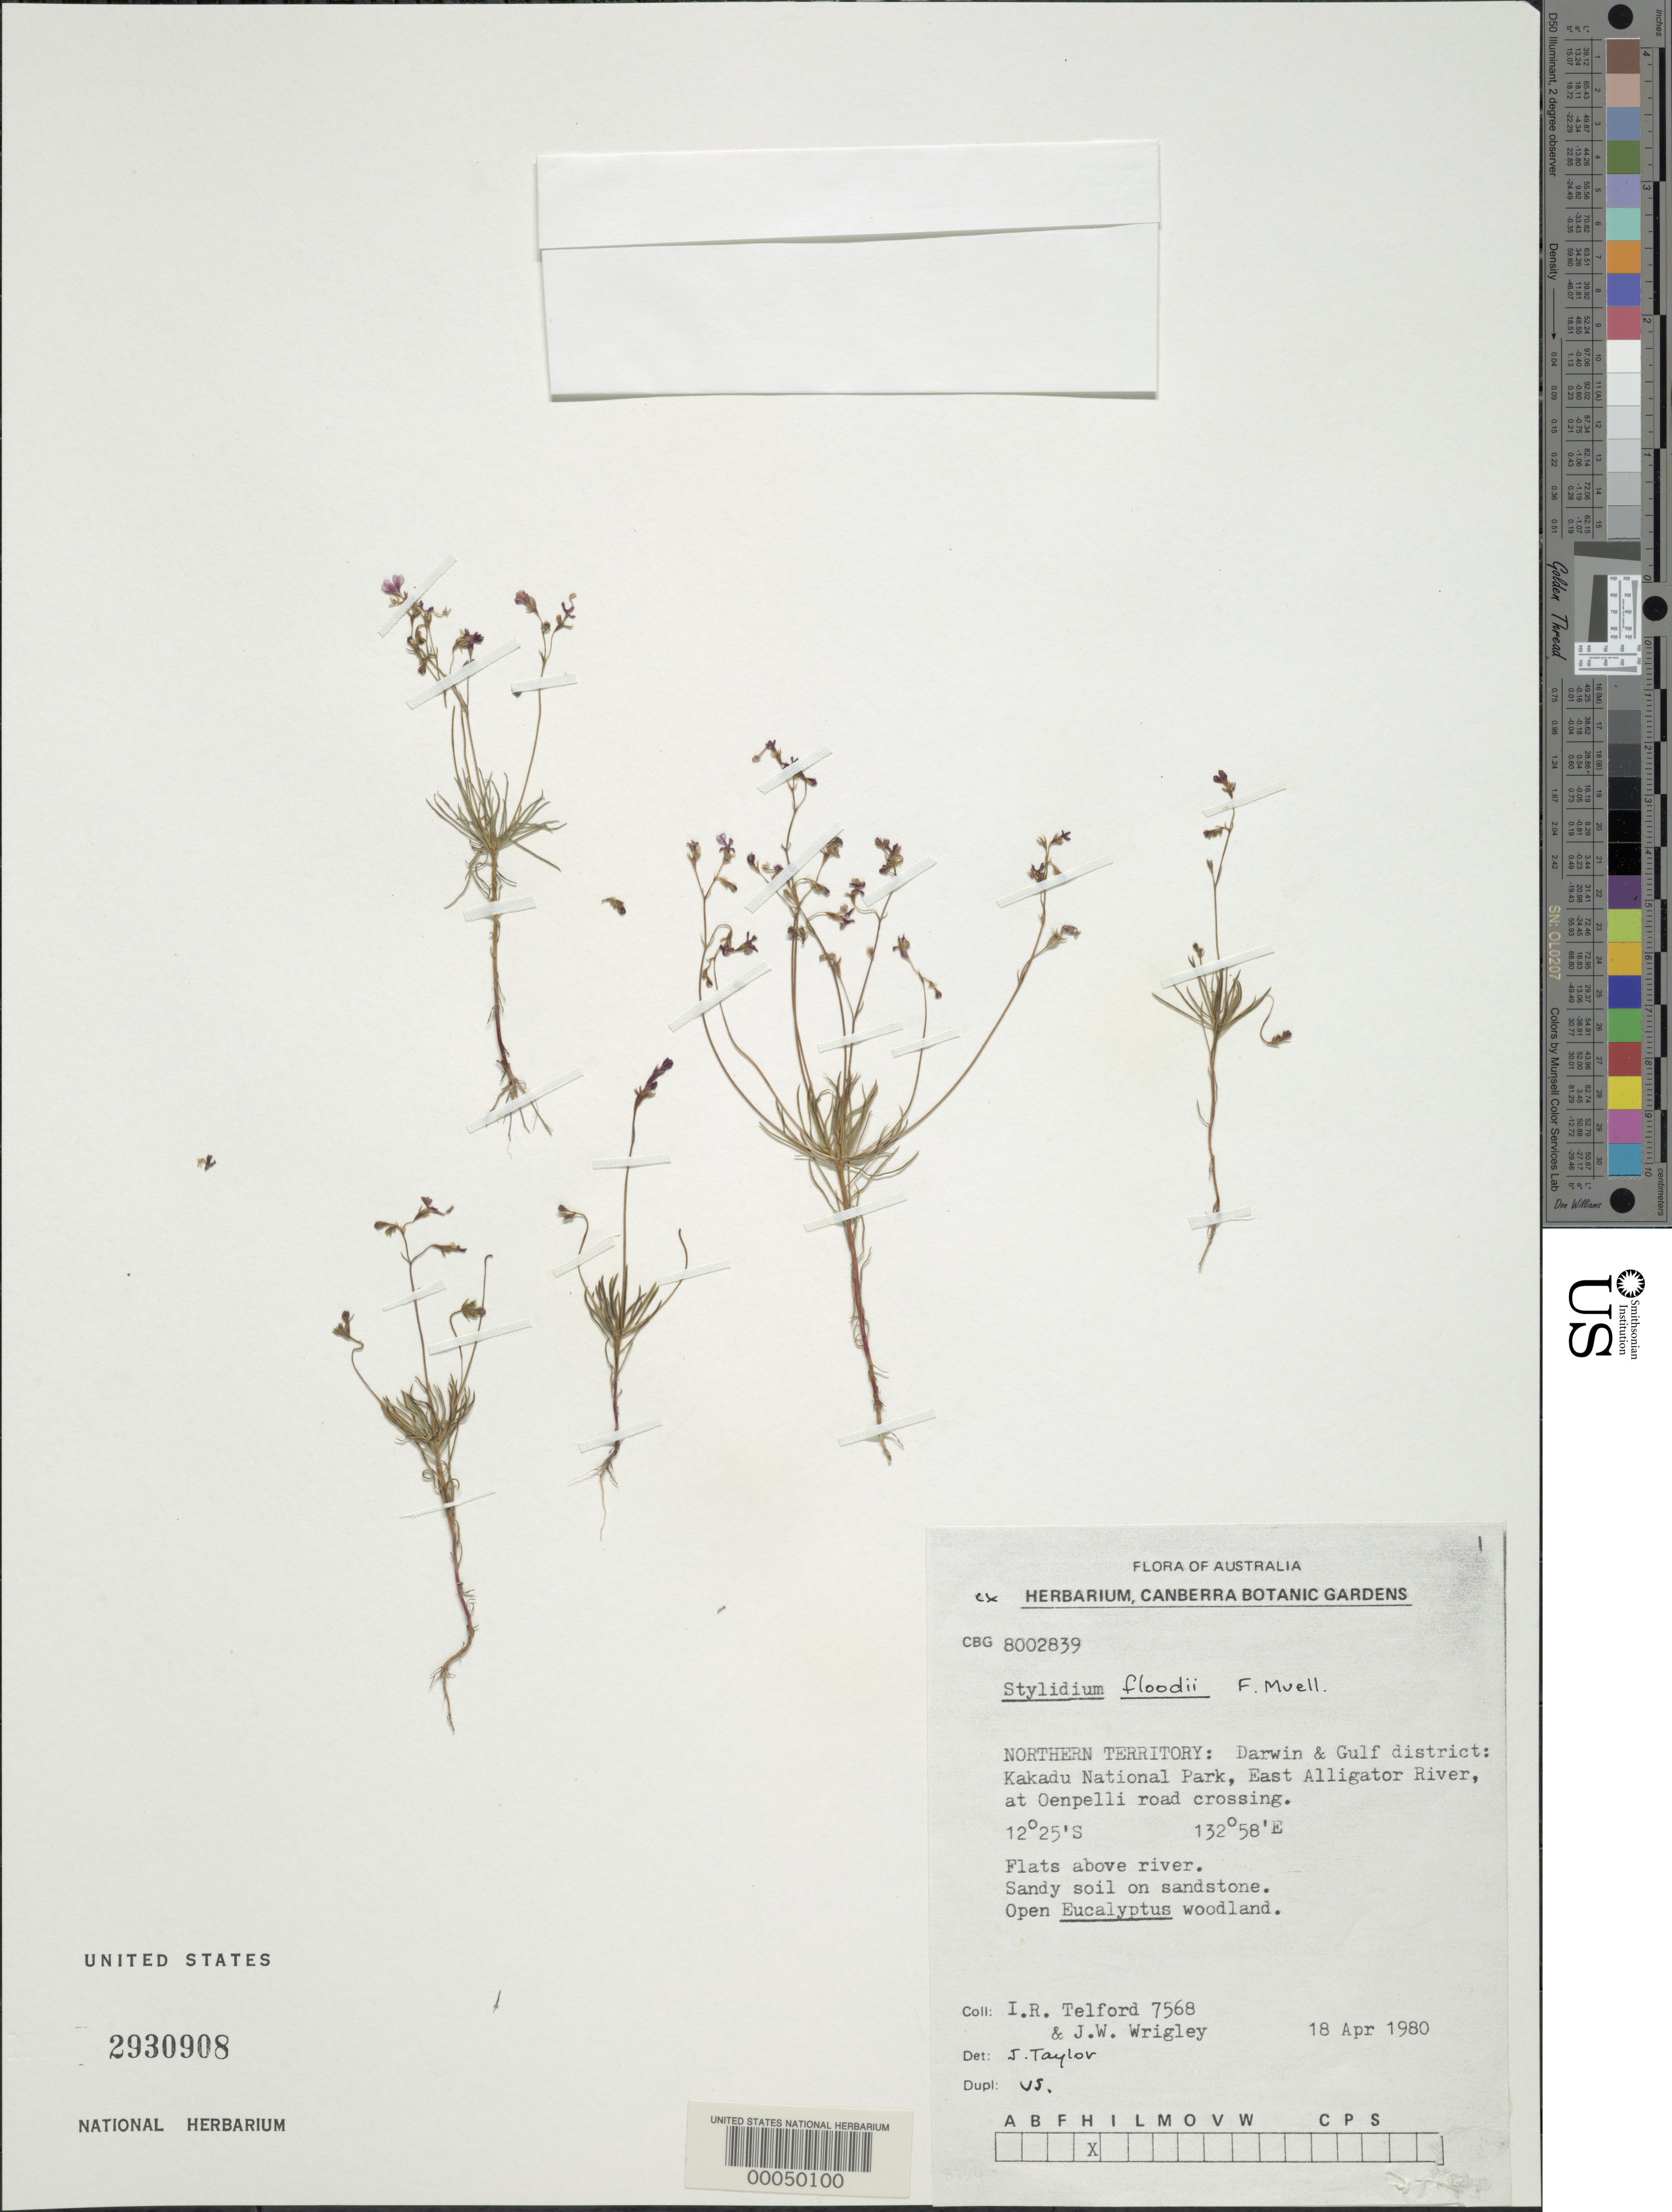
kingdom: Plantae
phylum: Tracheophyta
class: Magnoliopsida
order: Asterales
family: Stylidiaceae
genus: Stylidium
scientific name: Stylidium floodii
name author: F. Muell.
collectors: I. Telford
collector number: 7568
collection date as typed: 18 Apr 1980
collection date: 1980-04-18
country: Australia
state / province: Northern Territory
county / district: Darwin ?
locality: Darwin and gulf dist. (?), kakadu national park, east alligator river, at oenpelli road crossing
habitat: Flats above river, sandy soil on sandstone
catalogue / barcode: US 2930908